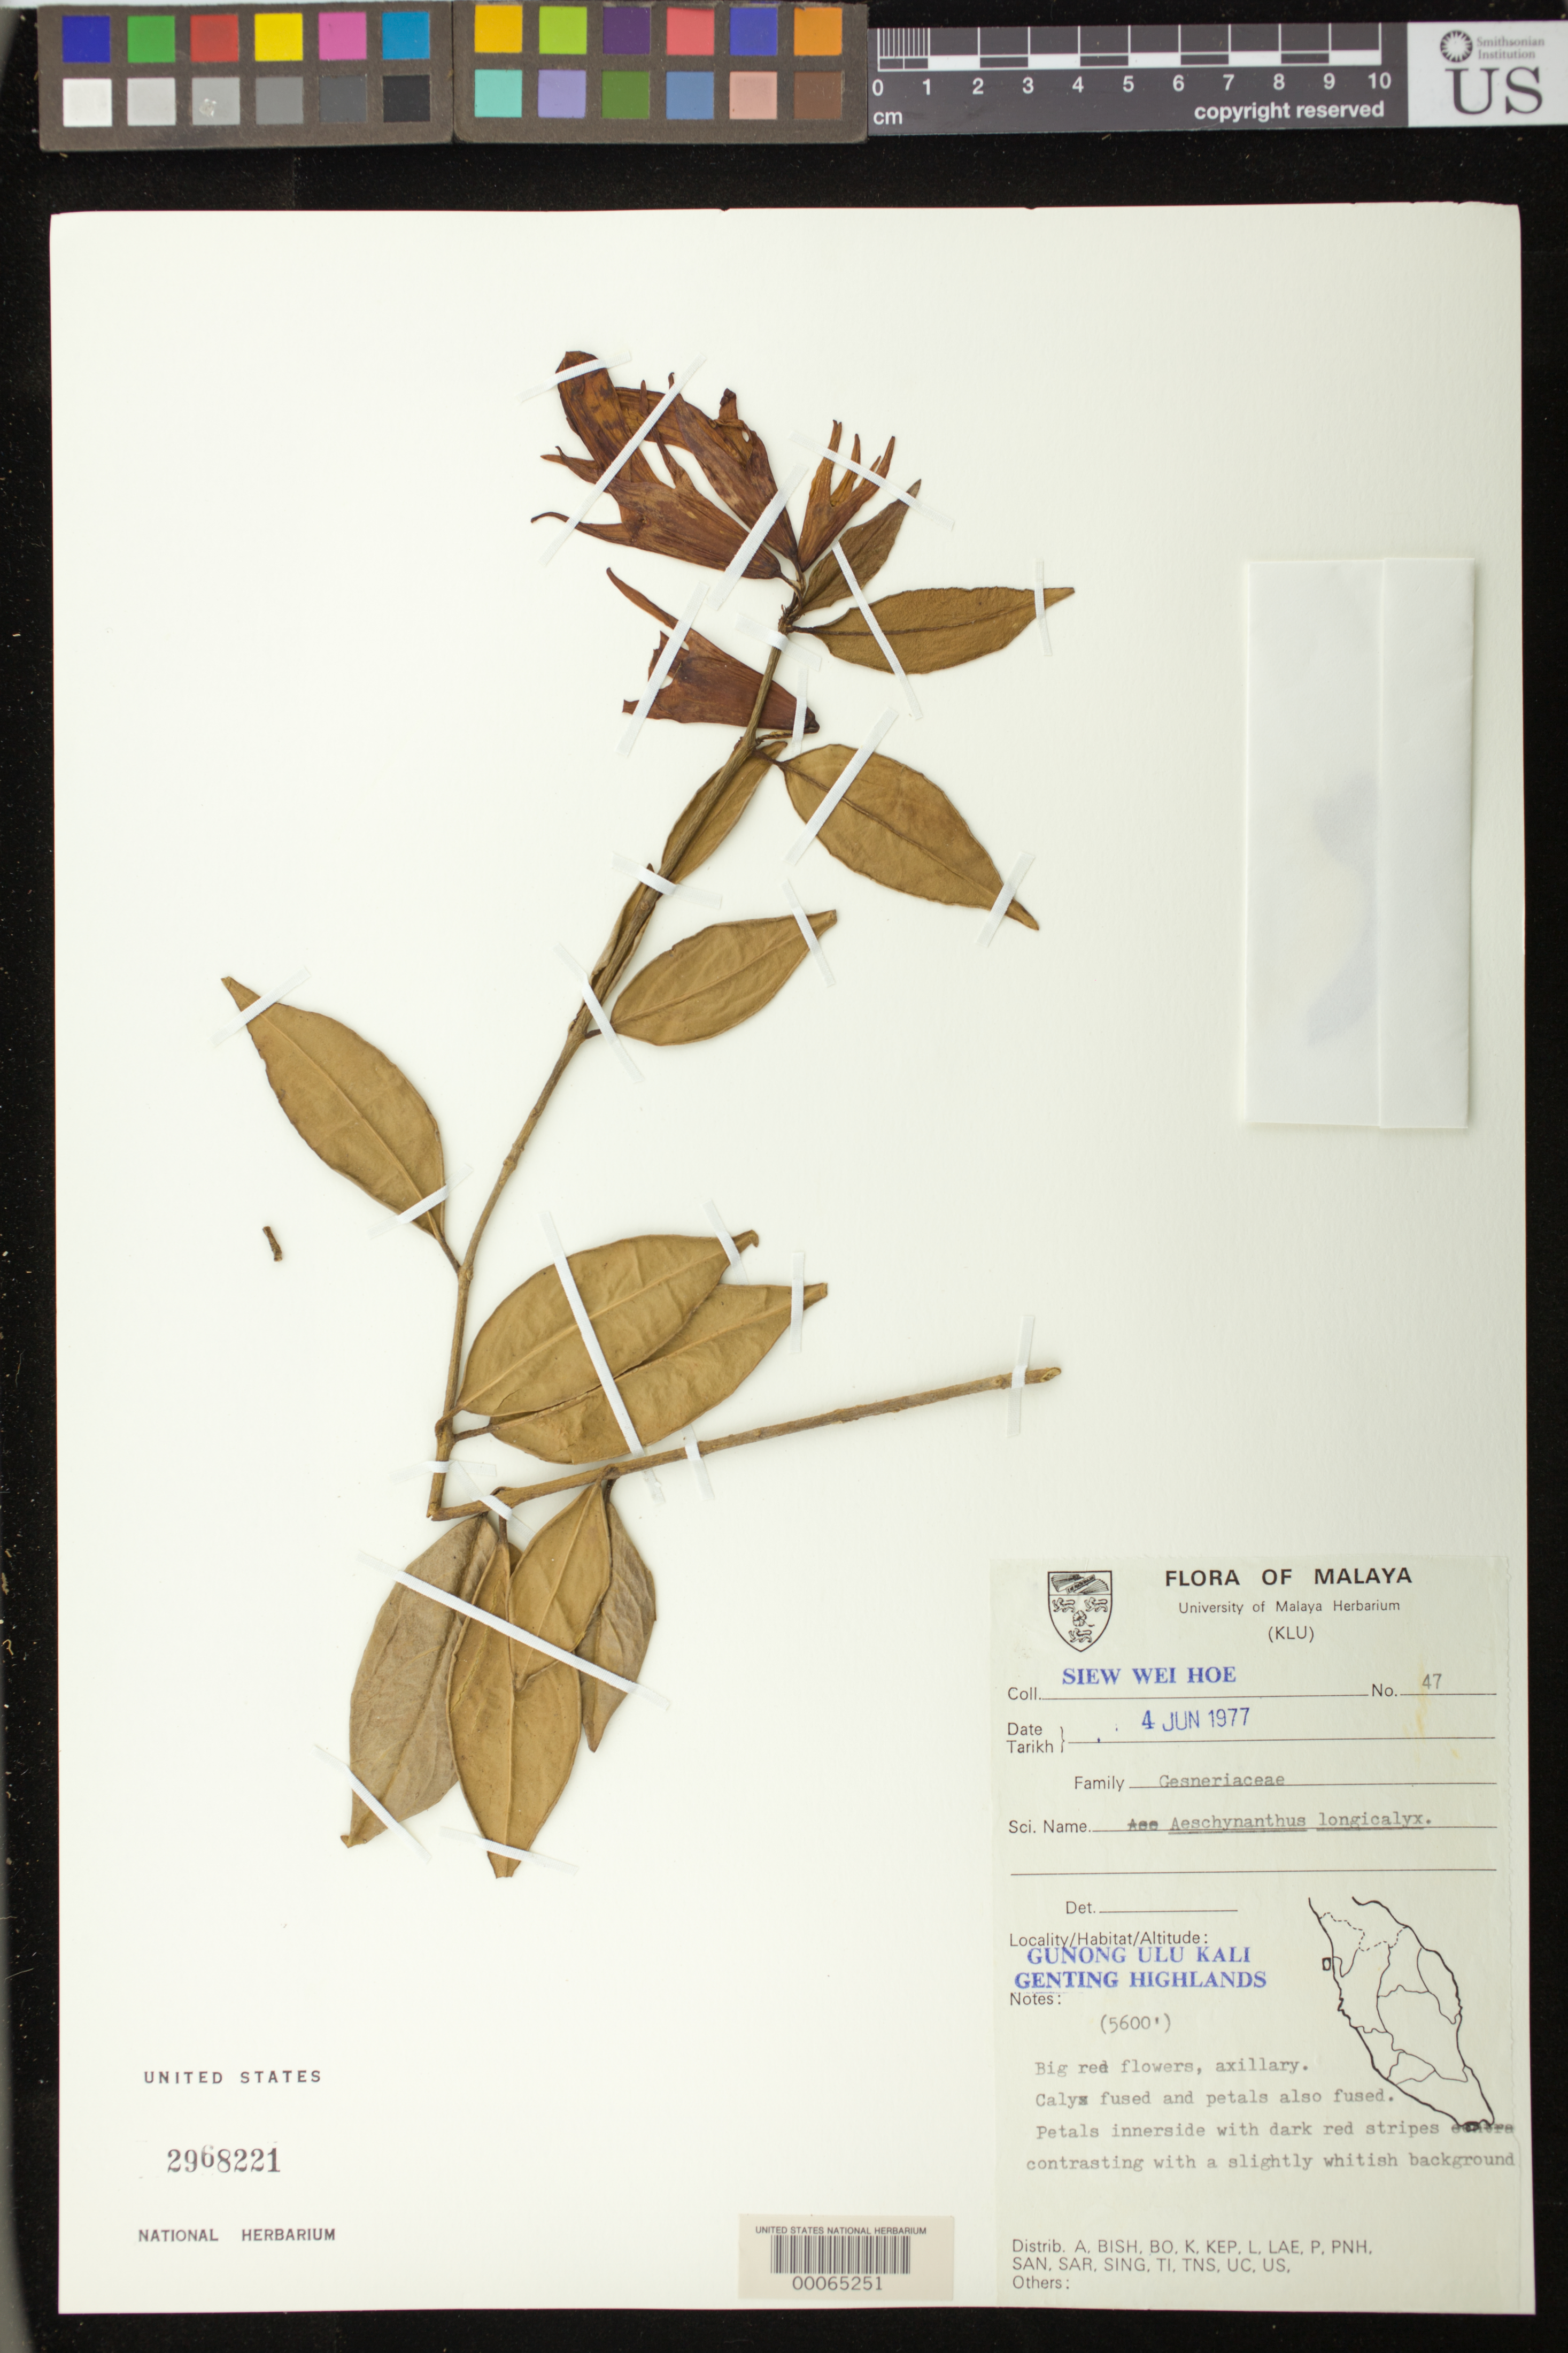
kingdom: Plantae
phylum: Tracheophyta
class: Magnoliopsida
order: Lamiales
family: Gesneriaceae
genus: Aeschynanthus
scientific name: Aeschynanthus longicalyx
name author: Ridl.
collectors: W. H. Siew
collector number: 47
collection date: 1977-06-04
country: Malaysia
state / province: Pahang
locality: Gunong Ulu Kali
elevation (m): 1707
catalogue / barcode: US 2968221